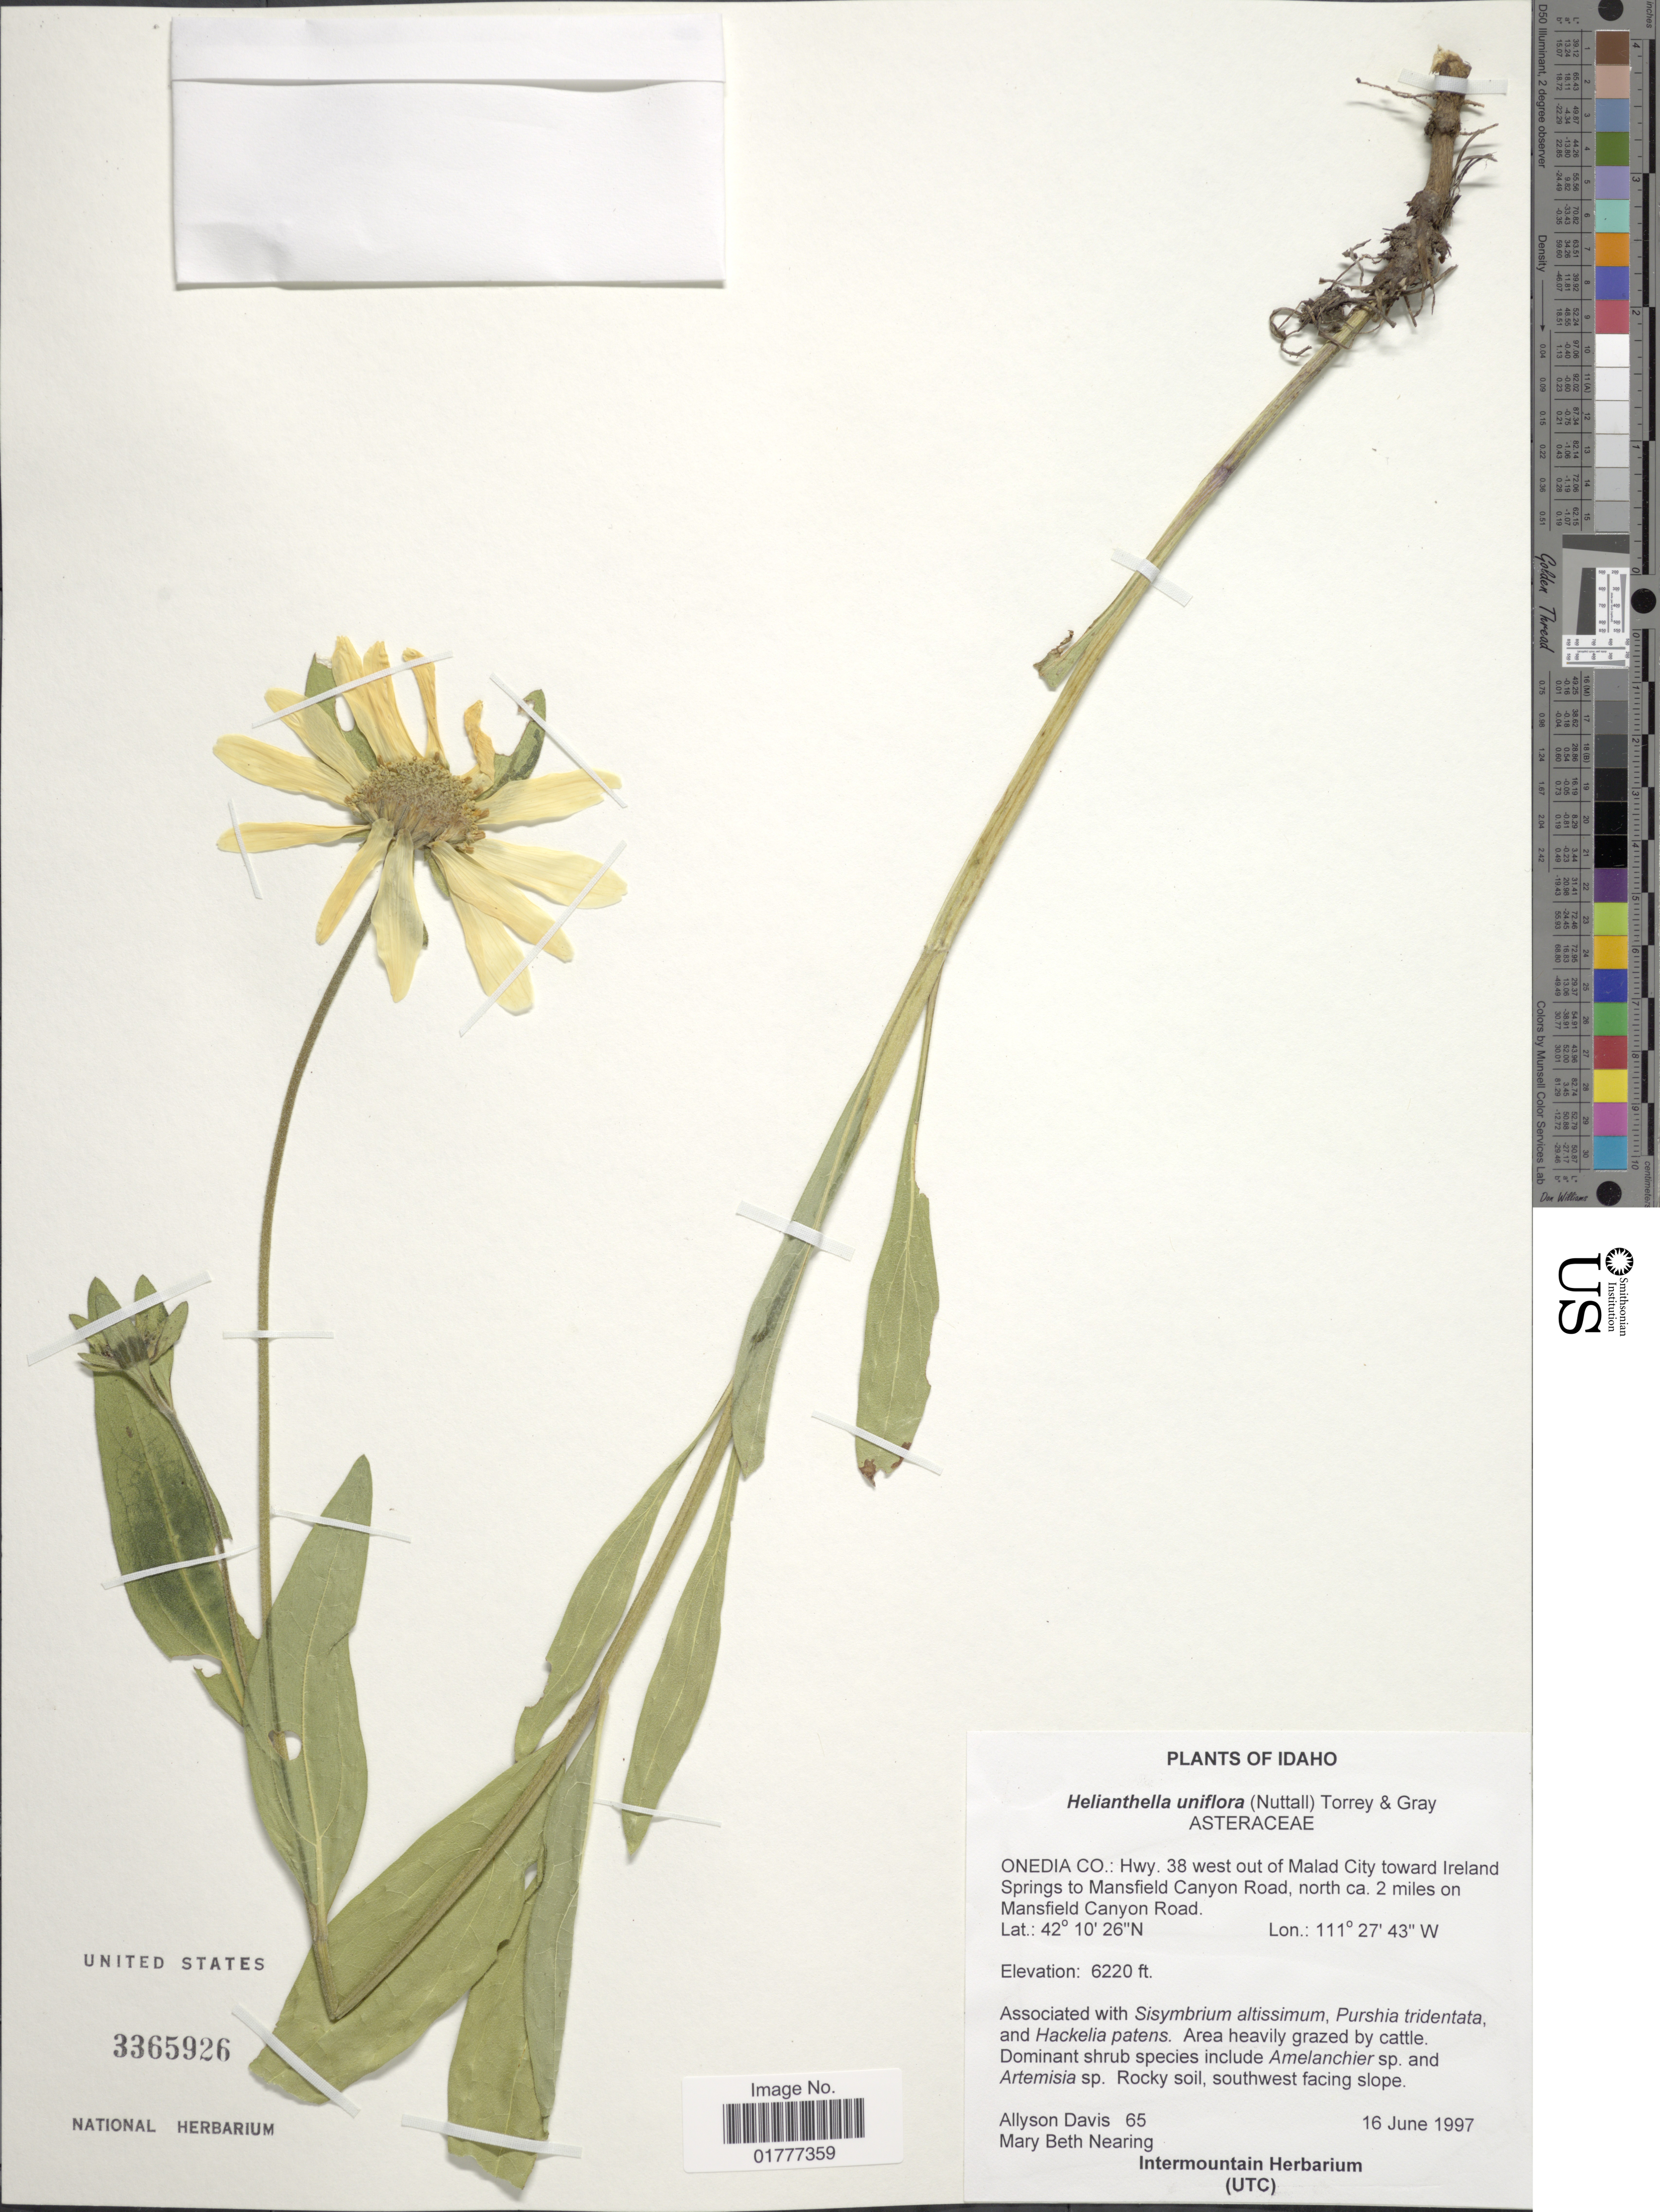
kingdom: Plantae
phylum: Tracheophyta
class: Magnoliopsida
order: Asterales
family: Asteraceae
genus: Helianthella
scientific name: Helianthella uniflora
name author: Torr. & A. Gray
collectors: A. Davis & M. Nearing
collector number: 65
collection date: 1997-06-16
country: United States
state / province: Idaho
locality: Onedio Co.: Hwy. 38 west out of Malad City toward Ireland Springs to Mansfield Canyon Road, north ca. 2 miles on Mansfield Canyon Road, southwest facing slope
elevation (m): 1896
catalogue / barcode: US 3365926